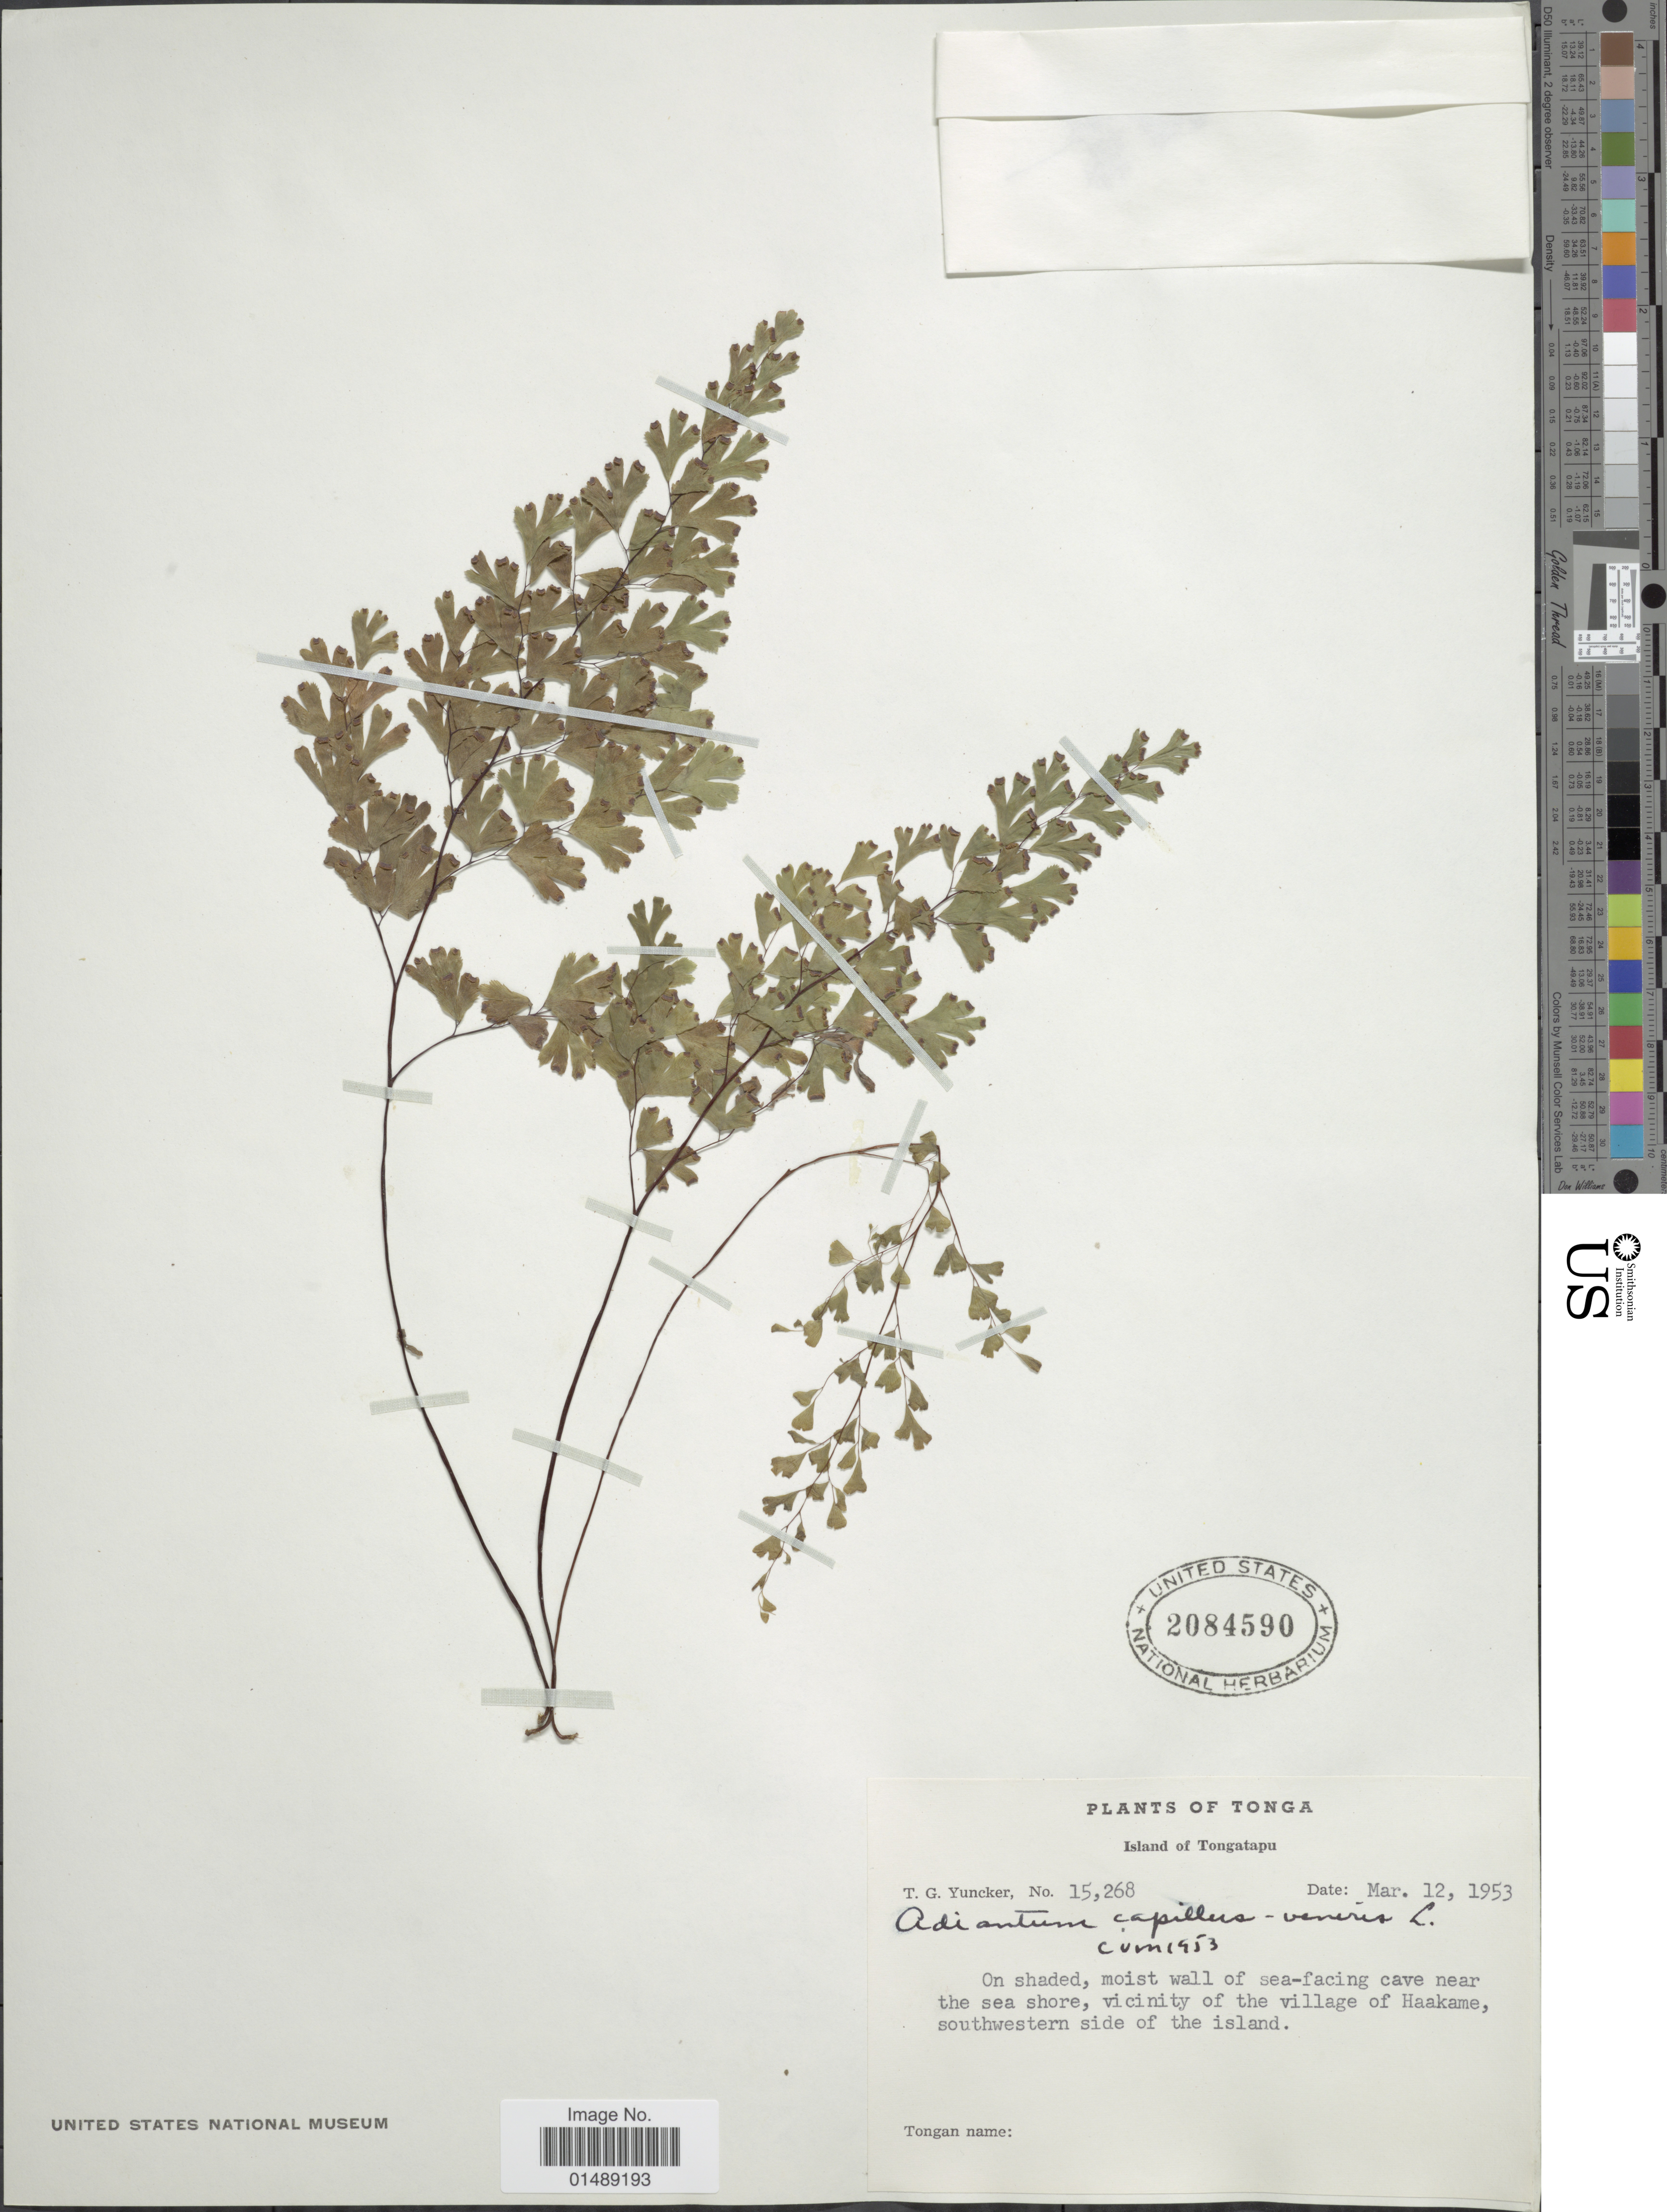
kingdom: Plantae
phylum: Tracheophyta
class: Polypodiopsida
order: Polypodiales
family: Pteridaceae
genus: Adiantum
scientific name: Adiantum capillus-veneris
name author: L.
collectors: T. G. Yuncker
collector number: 15268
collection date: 1953-03-12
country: Tonga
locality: Tonga, island of Tongatapu, Vicinity of the village of Haakame, southwestern side of the island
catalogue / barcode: US 2084590